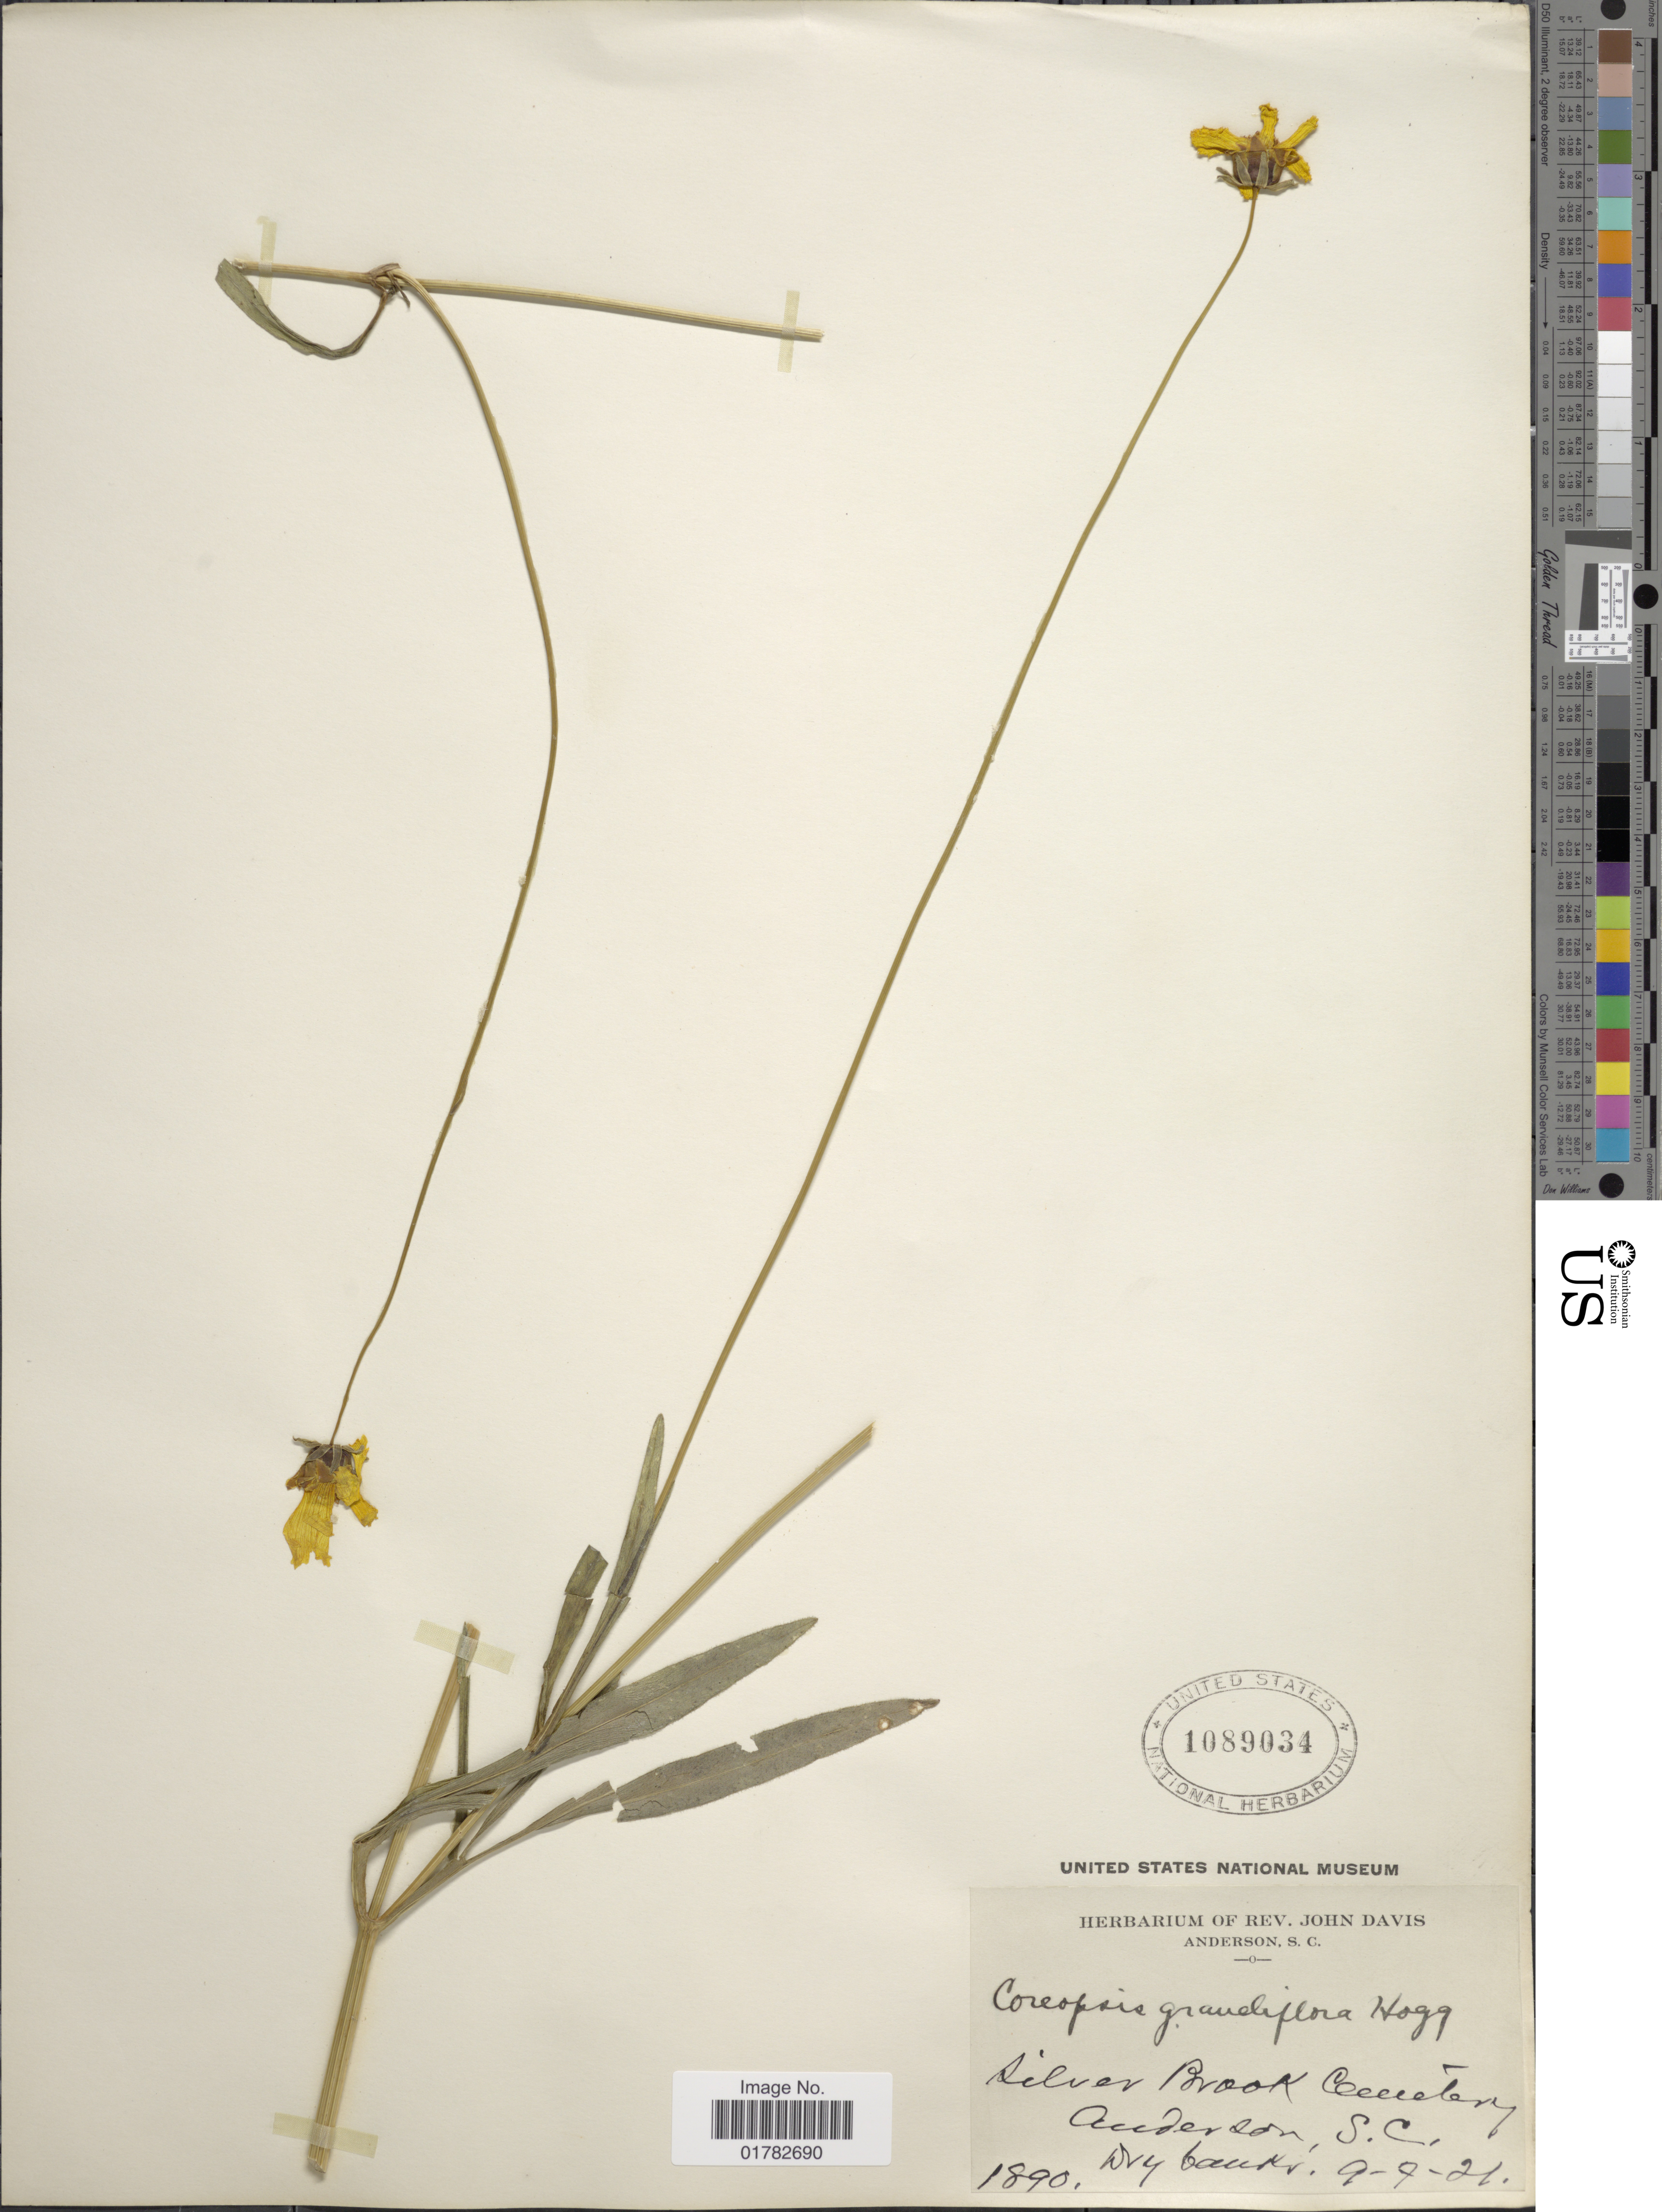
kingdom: Plantae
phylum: Tracheophyta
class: Magnoliopsida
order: Asterales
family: Asteraceae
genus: Coreopsis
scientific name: Coreopsis grandiflora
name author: Nutt.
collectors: ex herb. Rev. John Davis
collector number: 1890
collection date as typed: Transcribed d/m/y: 7/9/21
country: United States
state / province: South Carolina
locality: Silver Brook Cemetery, Anderson, S.C., dry banks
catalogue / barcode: US 1089034